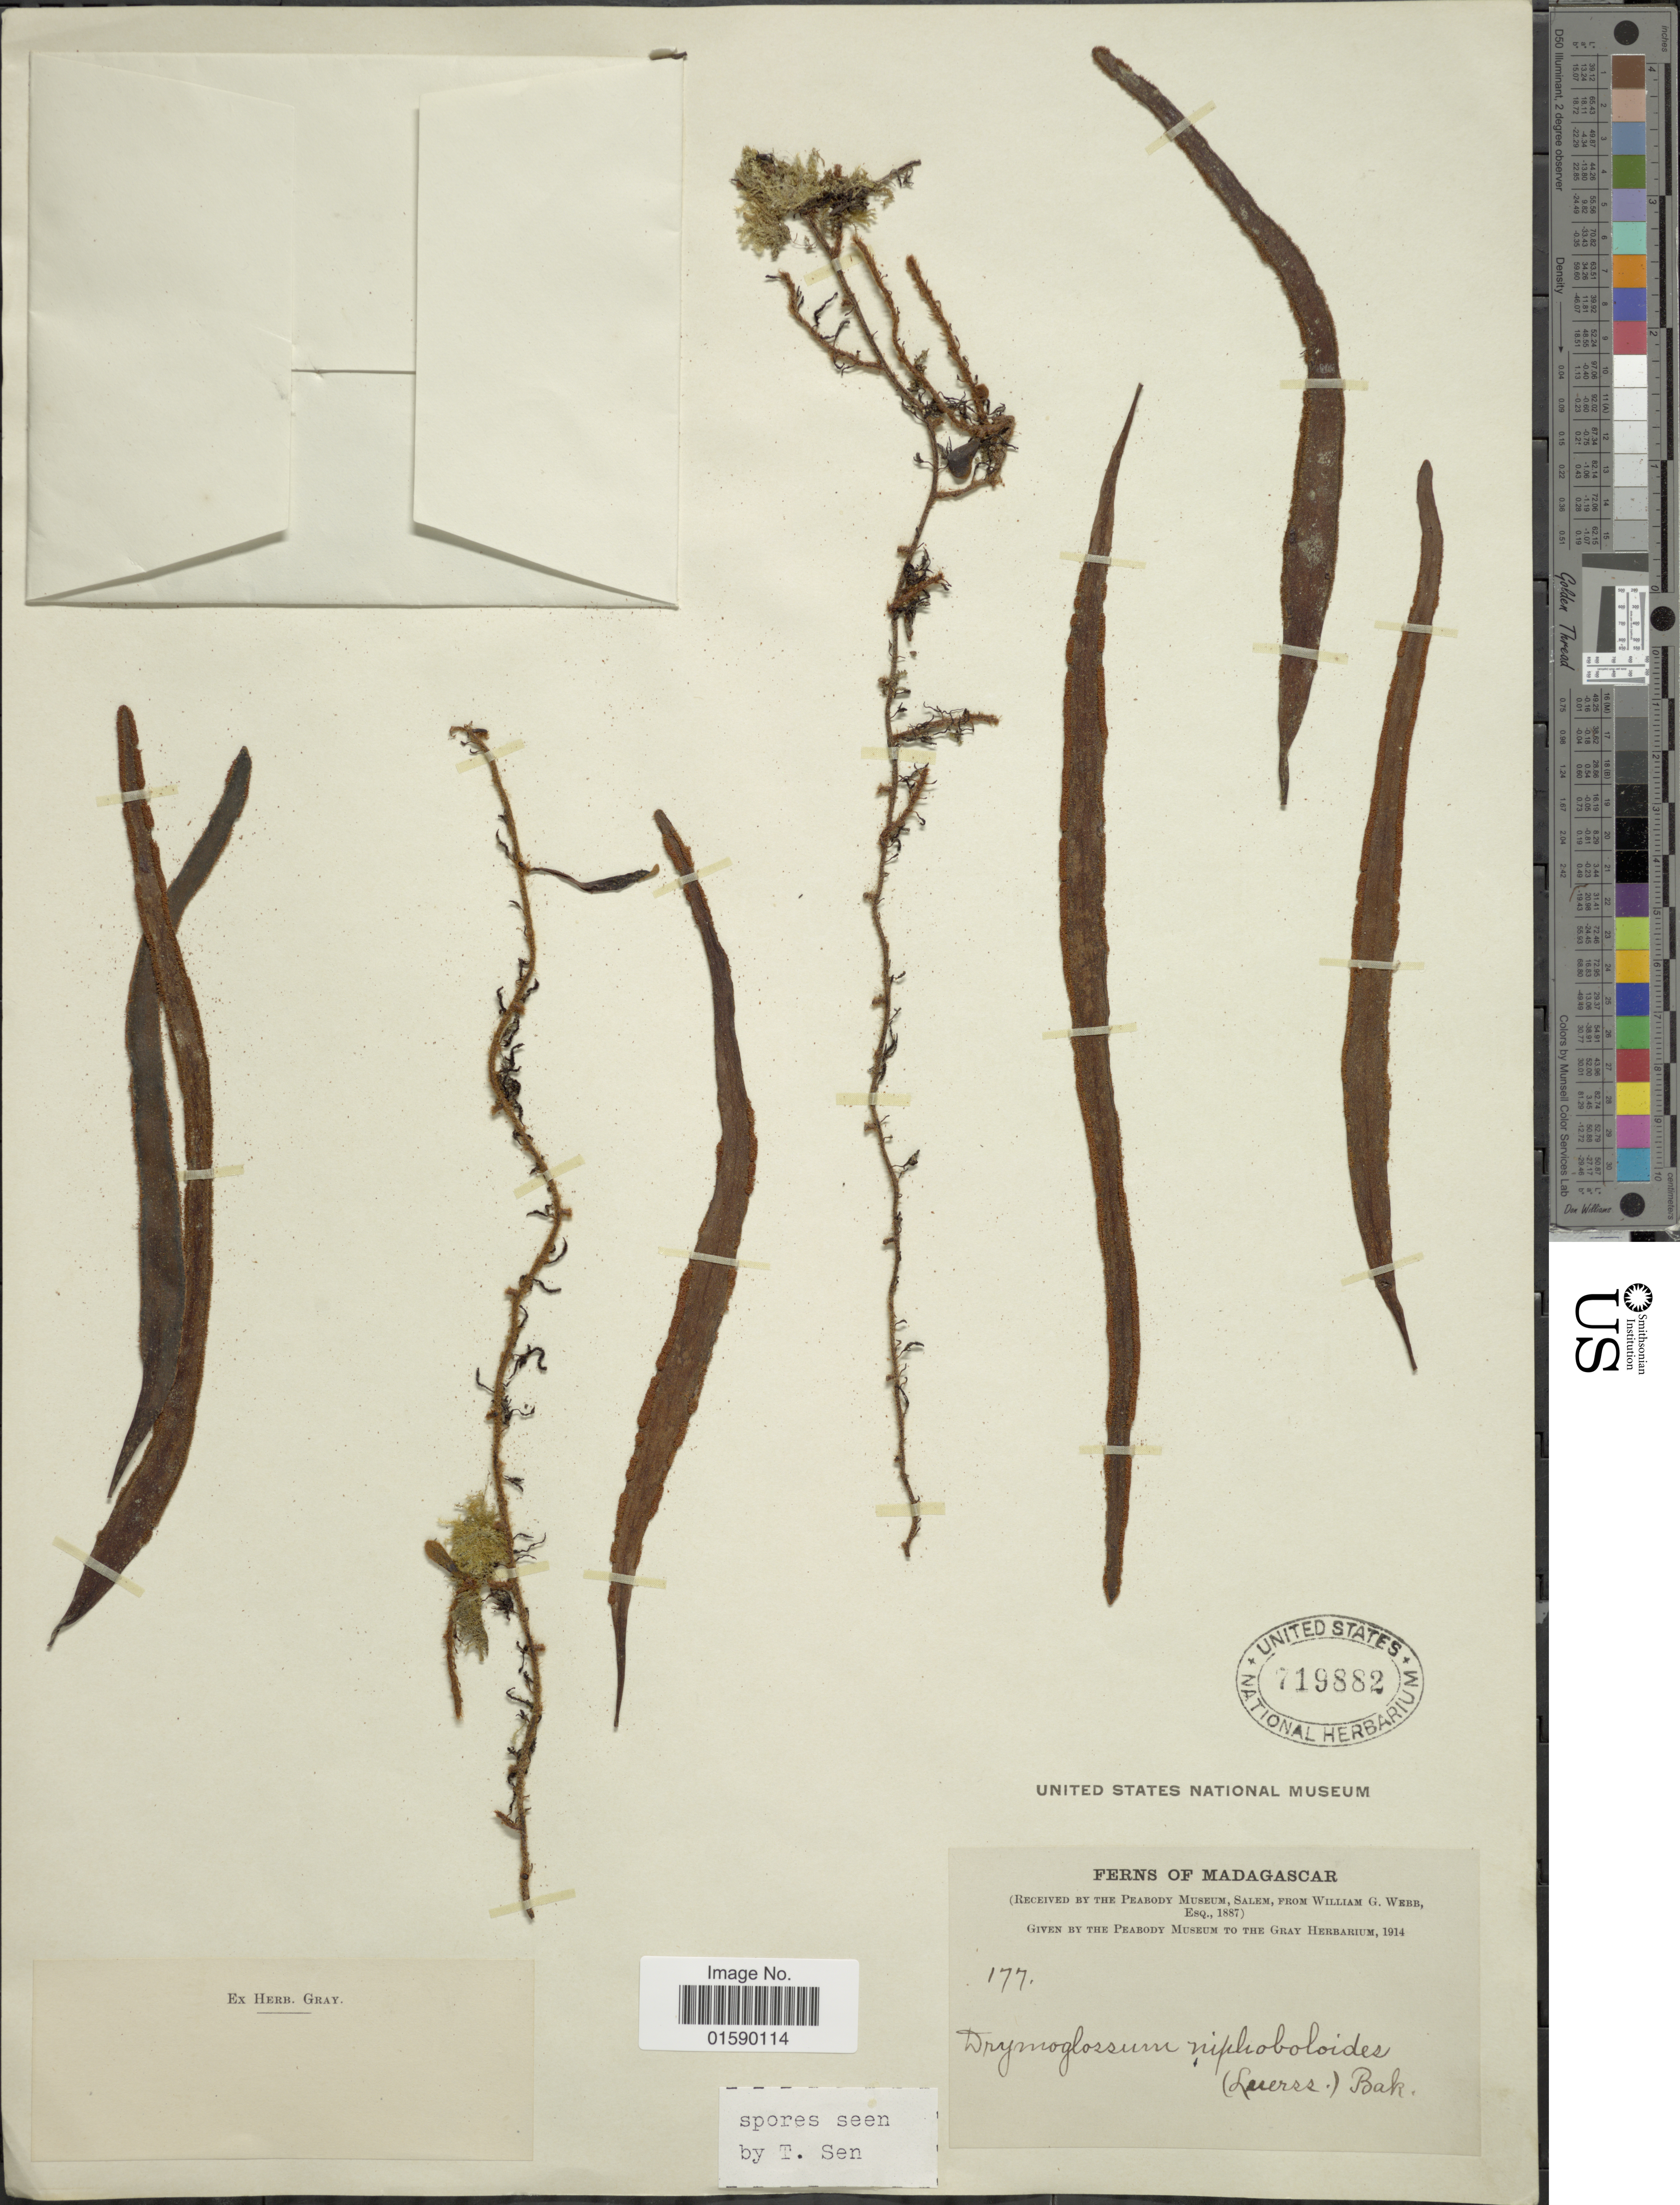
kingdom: Plantae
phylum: Tracheophyta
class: Polypodiopsida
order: Polypodiales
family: Polypodiaceae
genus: Pyrrosia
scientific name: Pyrrosia niphoboloides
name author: (Luerss.) M.G. Price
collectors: ex herb. Gray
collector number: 177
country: Madagascar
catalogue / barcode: US 719882